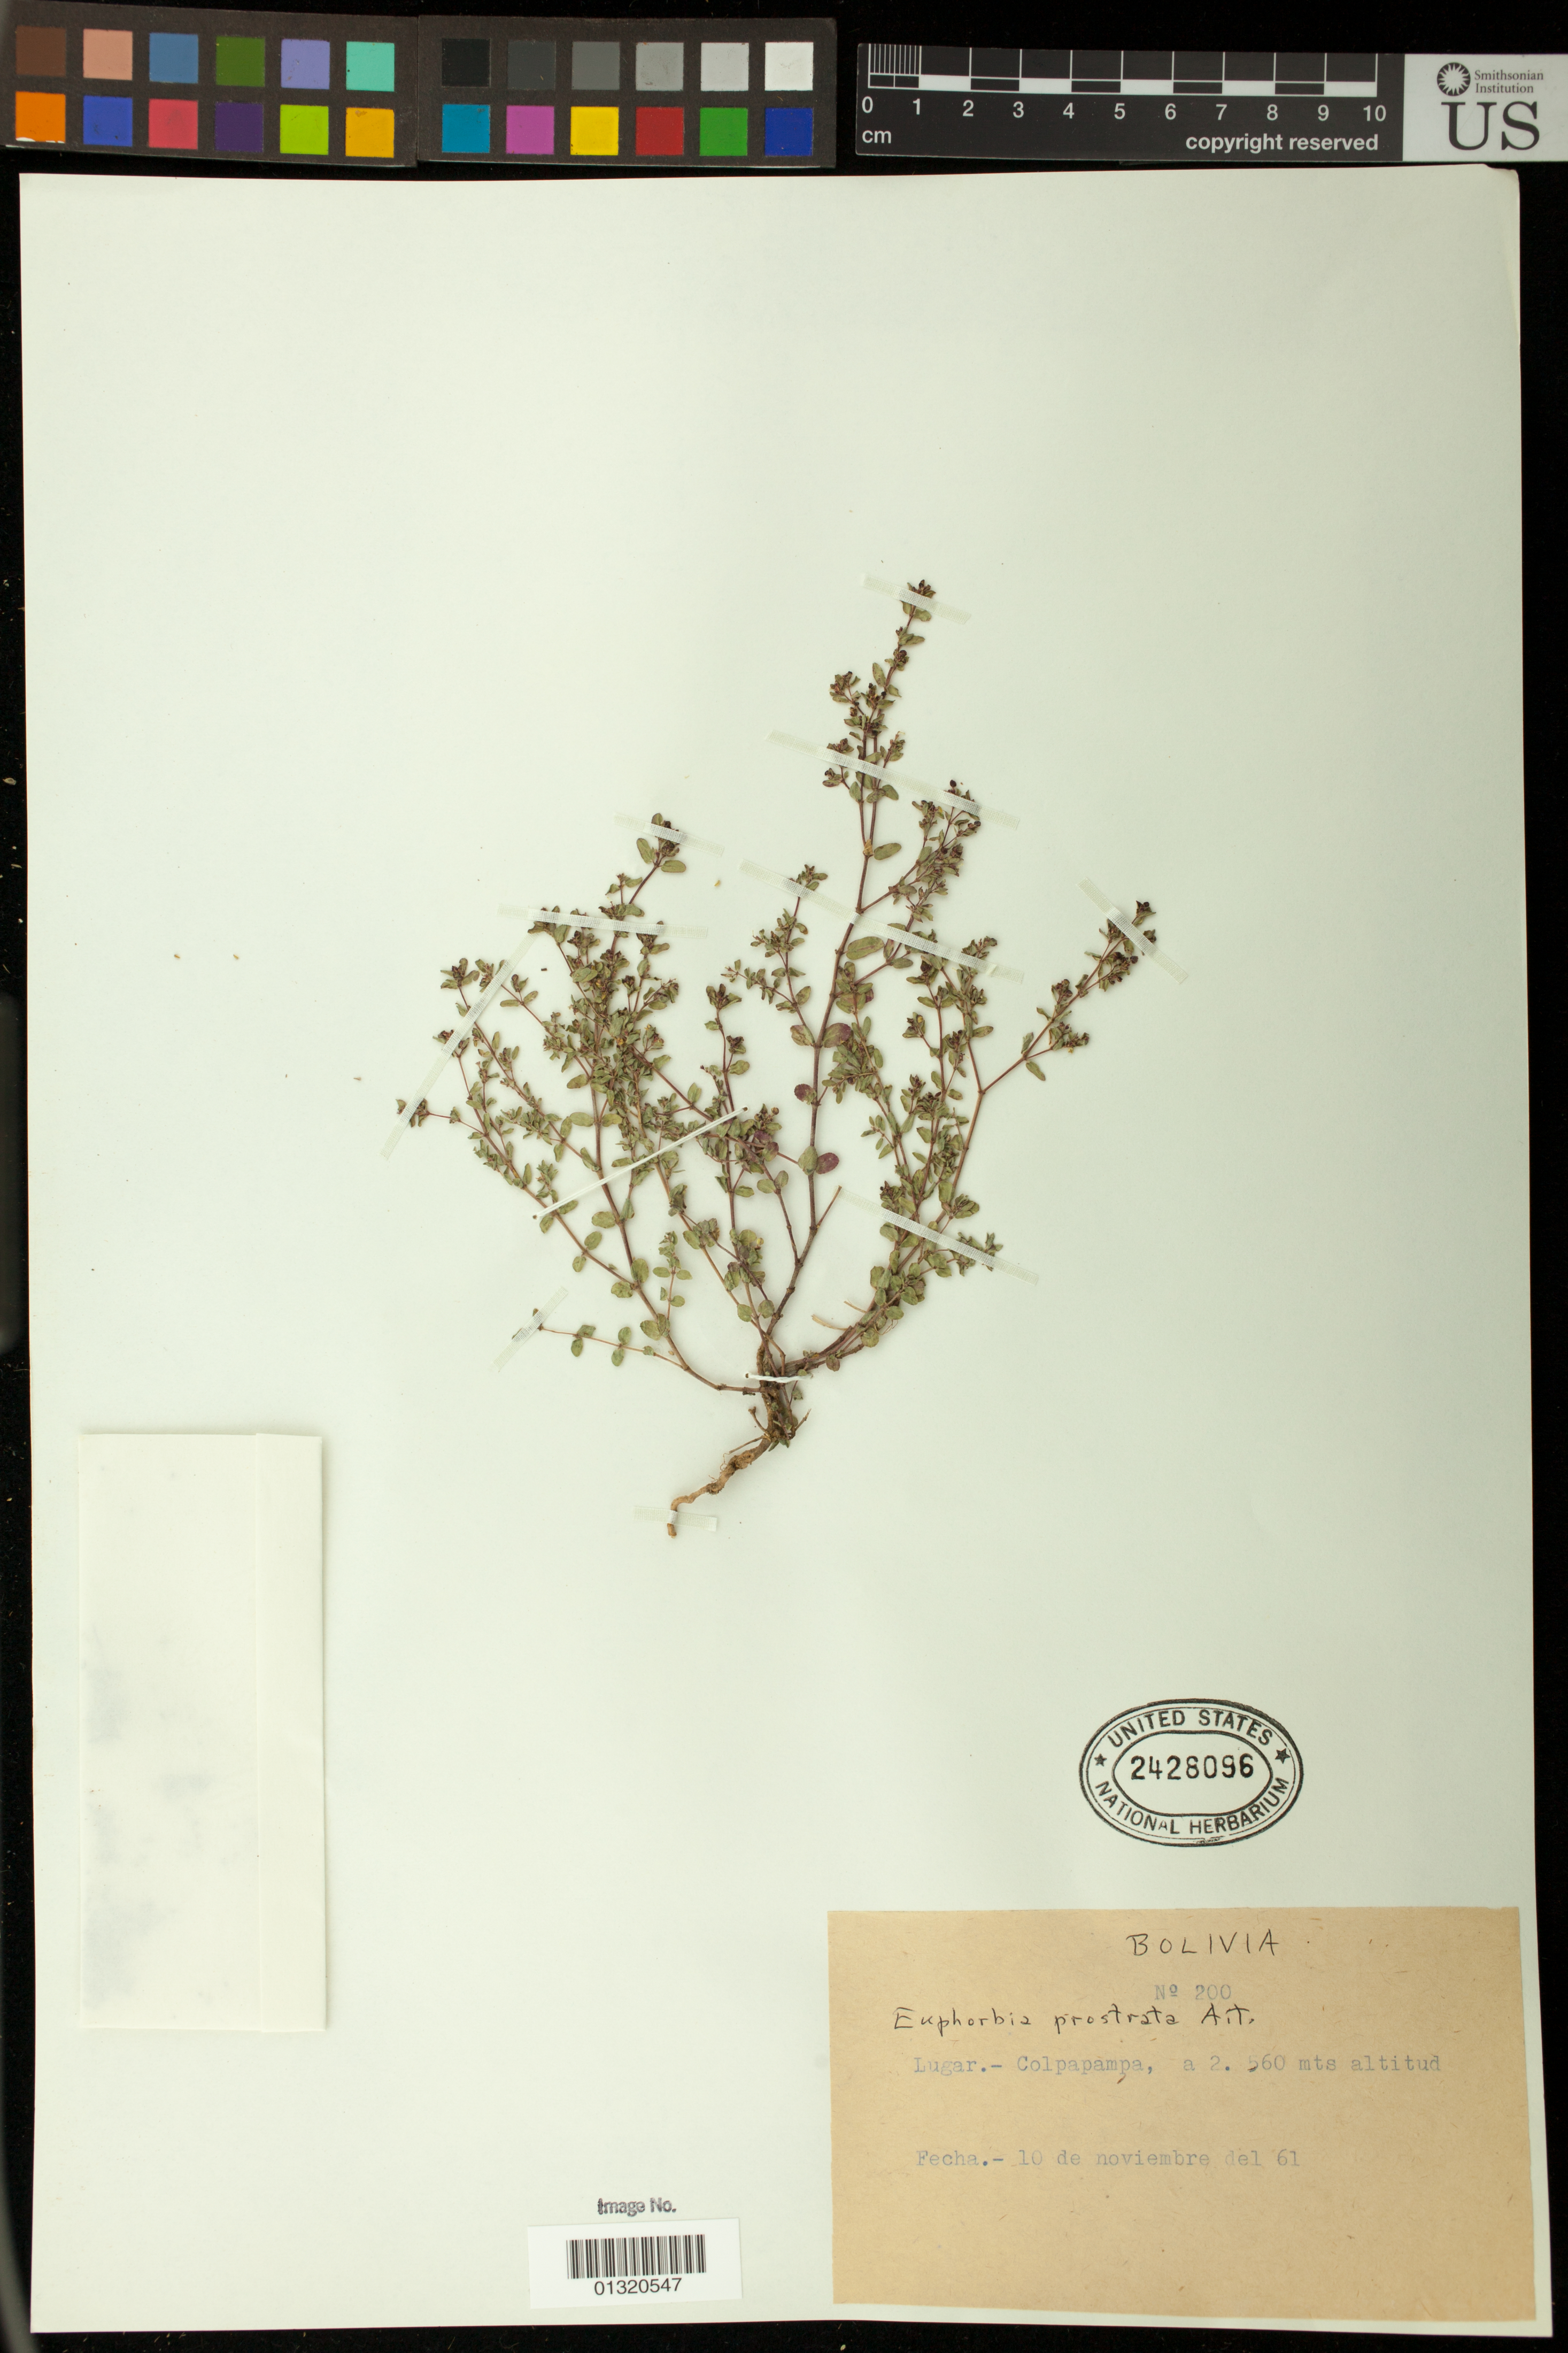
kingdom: Plantae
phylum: Tracheophyta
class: Magnoliopsida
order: Malpighiales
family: Euphorbiaceae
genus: Euphorbia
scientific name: Euphorbia prostrata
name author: Aiton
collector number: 200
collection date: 1961-11-10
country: Peru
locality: Colpapampa [Label says Bolivia (added when annotated) but locality is in Peru]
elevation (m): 2560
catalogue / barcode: US 2428096